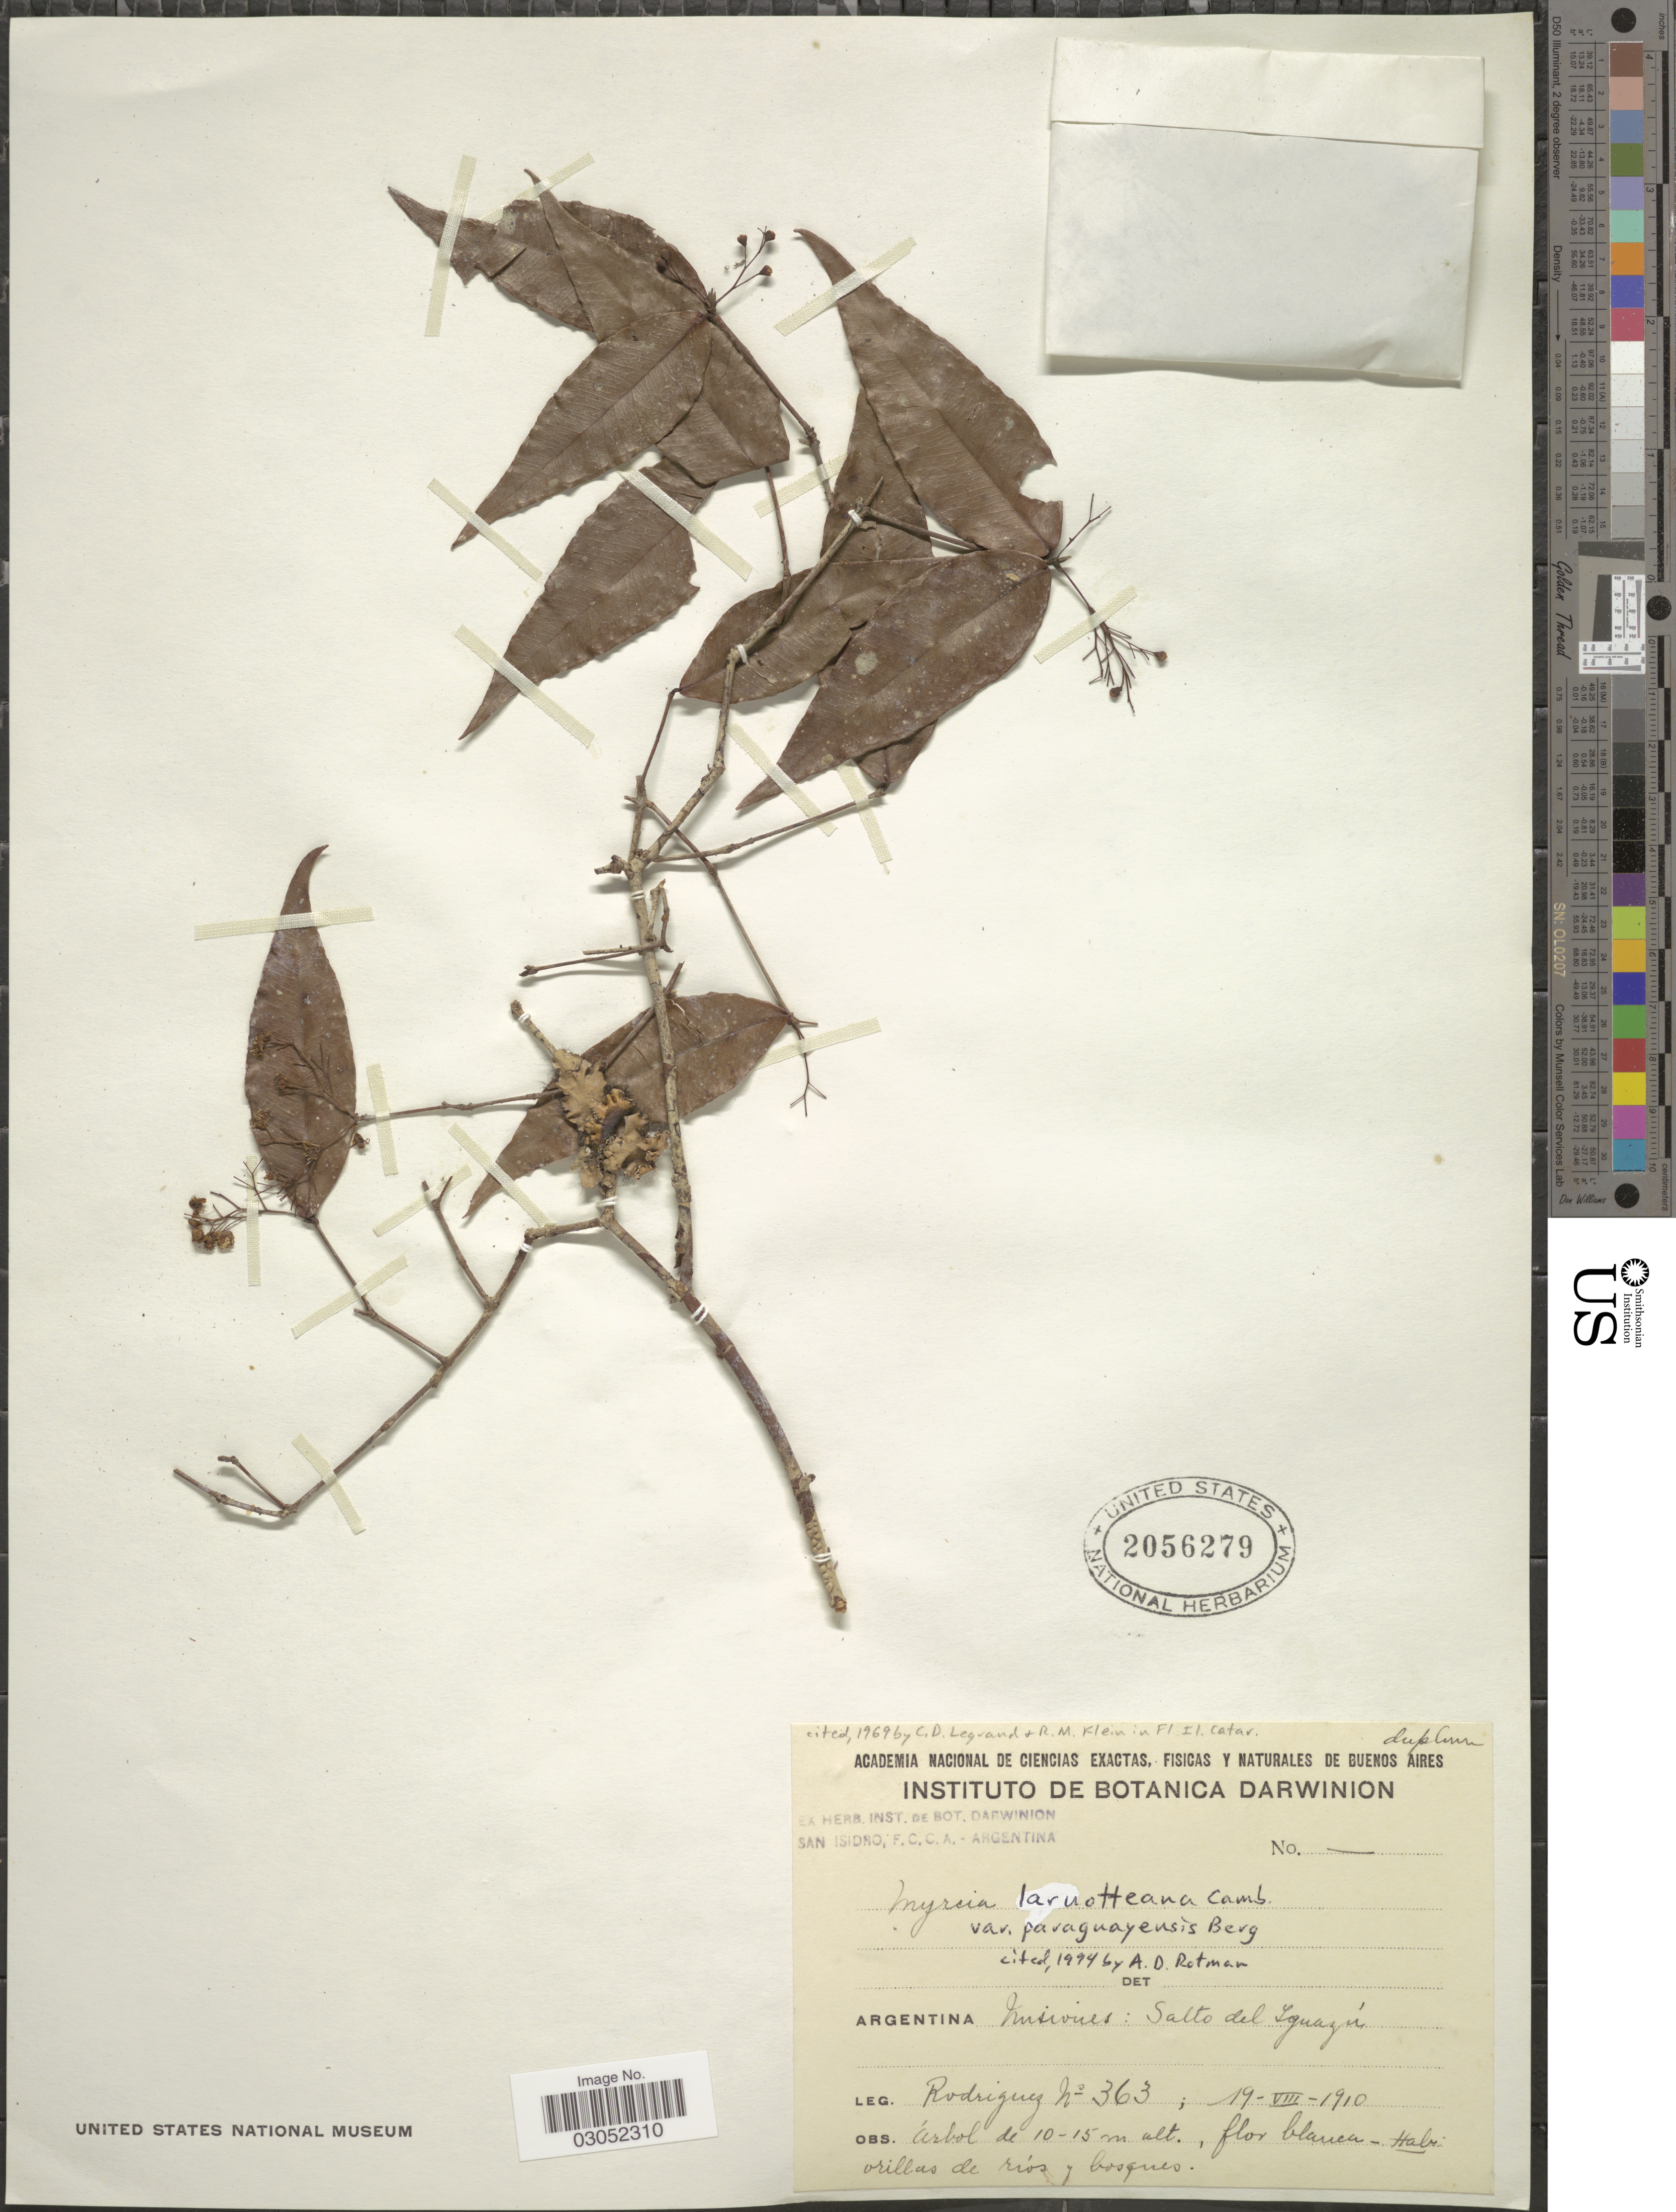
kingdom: Plantae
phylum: Tracheophyta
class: Magnoliopsida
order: Myrtales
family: Myrtaceae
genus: Myrcia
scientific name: Myrcia laruotteana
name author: Cambess.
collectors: Rodriguez, --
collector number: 363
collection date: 1910-08-19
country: Argentina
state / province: Misiones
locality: Salto del Iguazú.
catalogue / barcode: US 2056279